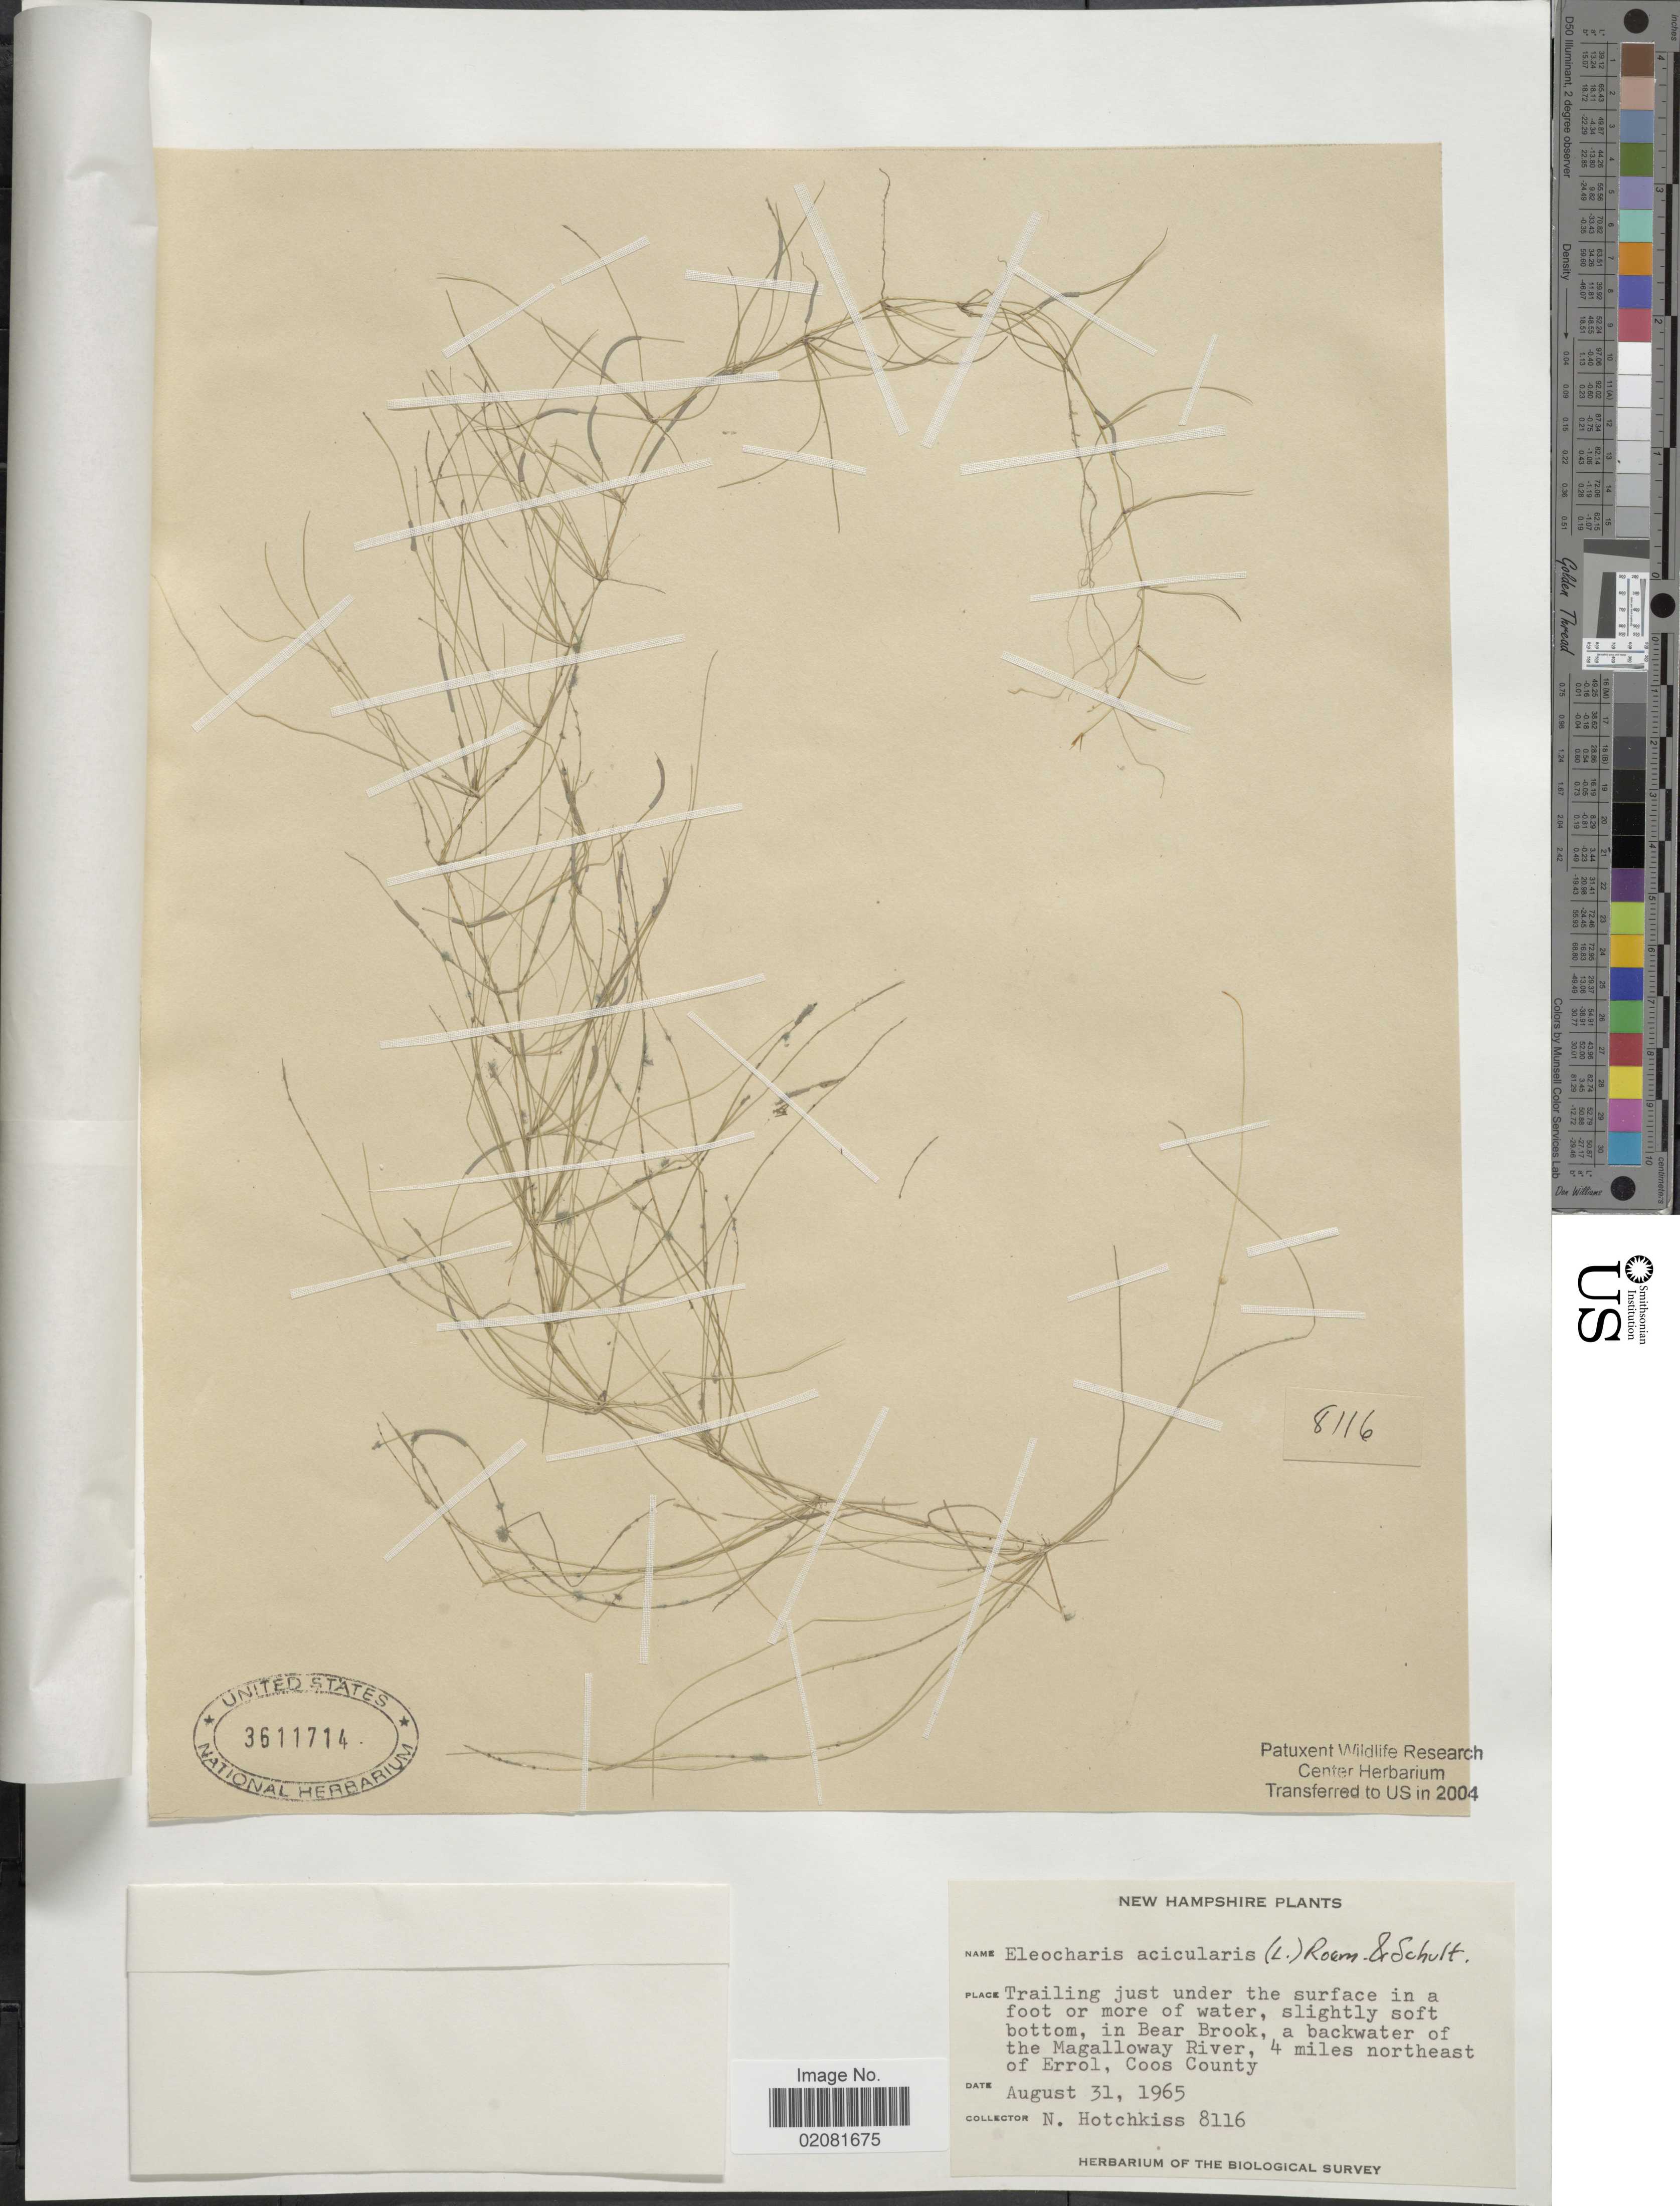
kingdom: Plantae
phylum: Tracheophyta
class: Liliopsida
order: Poales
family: Cyperaceae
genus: Eleocharis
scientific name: Eleocharis acicularis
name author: (L.) Roem. & Schult.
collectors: N. Hotchkiss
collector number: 8116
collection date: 1965-08-31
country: United States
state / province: New Hampshire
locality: Trailing just under the surface in a foot or more of water, slightly soft bottom, in Bear Brook, a backwater of the Magalloway River, 4 miles northeast of Errol, Coos County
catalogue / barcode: US 3611714